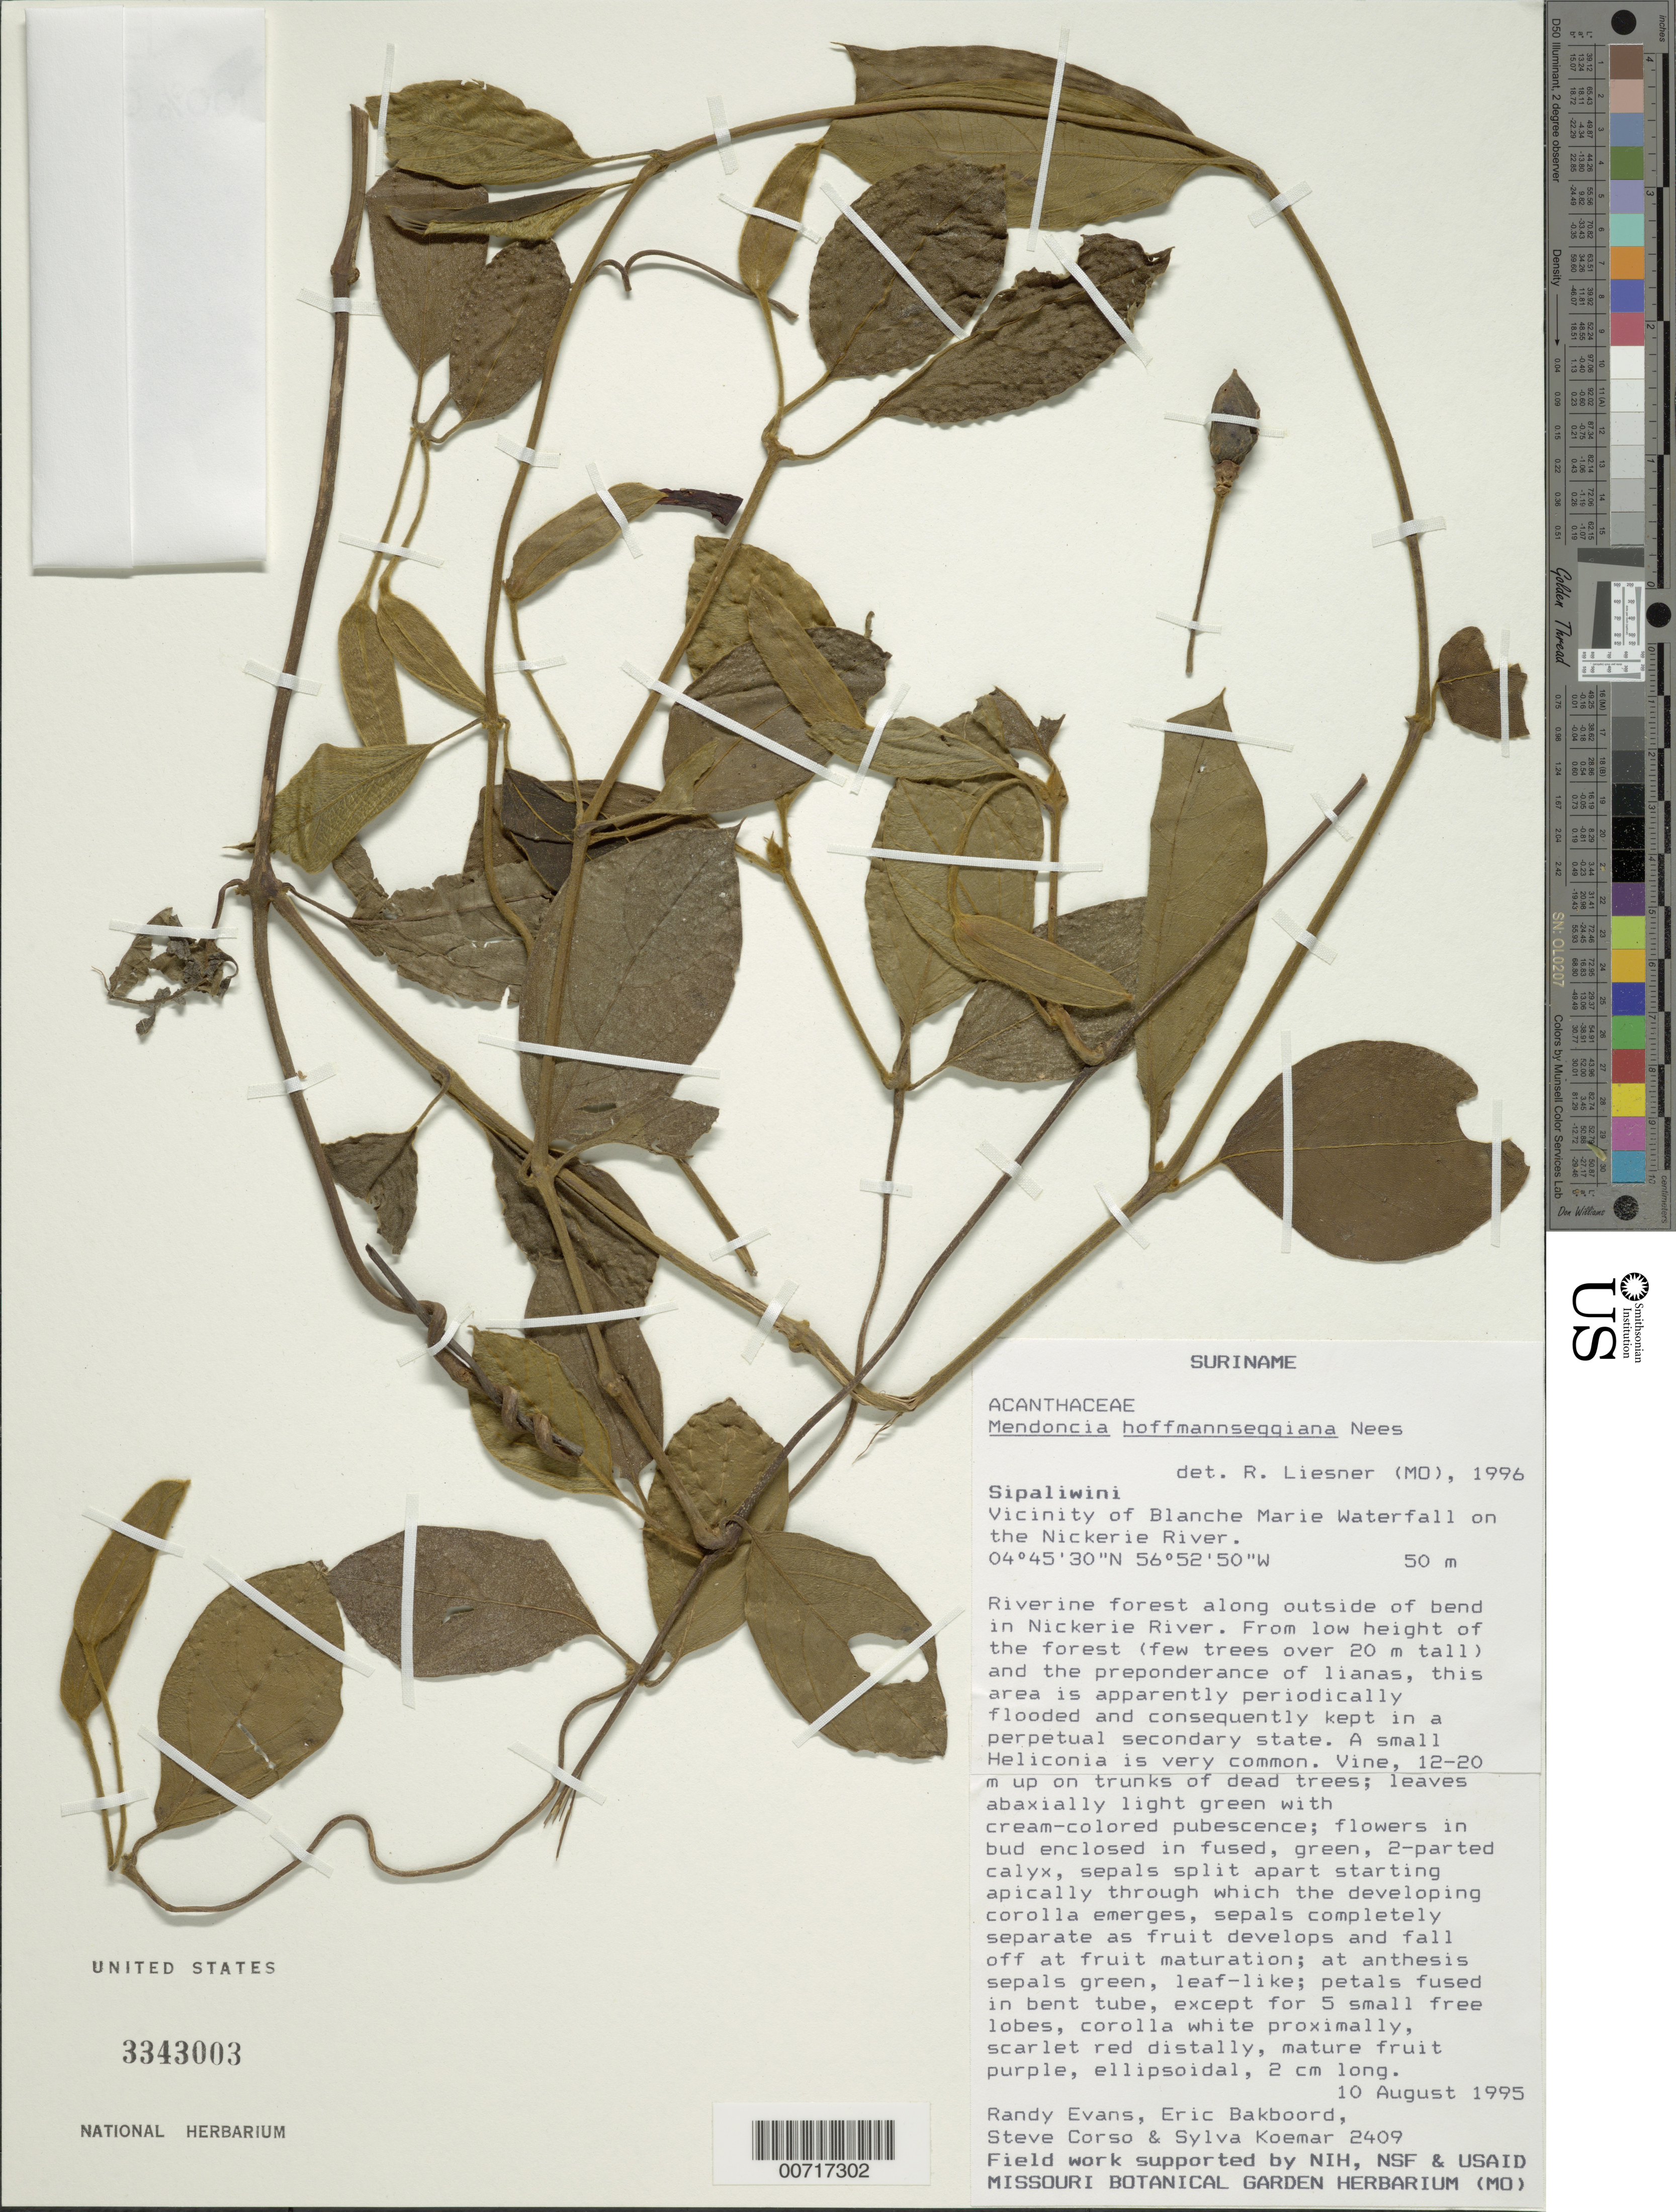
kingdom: Plantae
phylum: Tracheophyta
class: Magnoliopsida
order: Lamiales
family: Acanthaceae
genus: Mendoncia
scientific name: Mendoncia hoffmannseggiana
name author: Nees in DC.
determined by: Liesner, R. L.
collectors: R. Evans, E. Bakboord, S. Corso & S. Koemar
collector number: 2409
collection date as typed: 10-Aug-95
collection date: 1995-08-10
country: Suriname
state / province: Sipaliwini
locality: Blanche Marie Waterfall, vic., on Nickerie R.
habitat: Riverine forest along outside of bend in Nickerie River. from low height of the forest (few trees over 20 m all) and the preponderance of lianas…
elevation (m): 50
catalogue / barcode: US 3343003